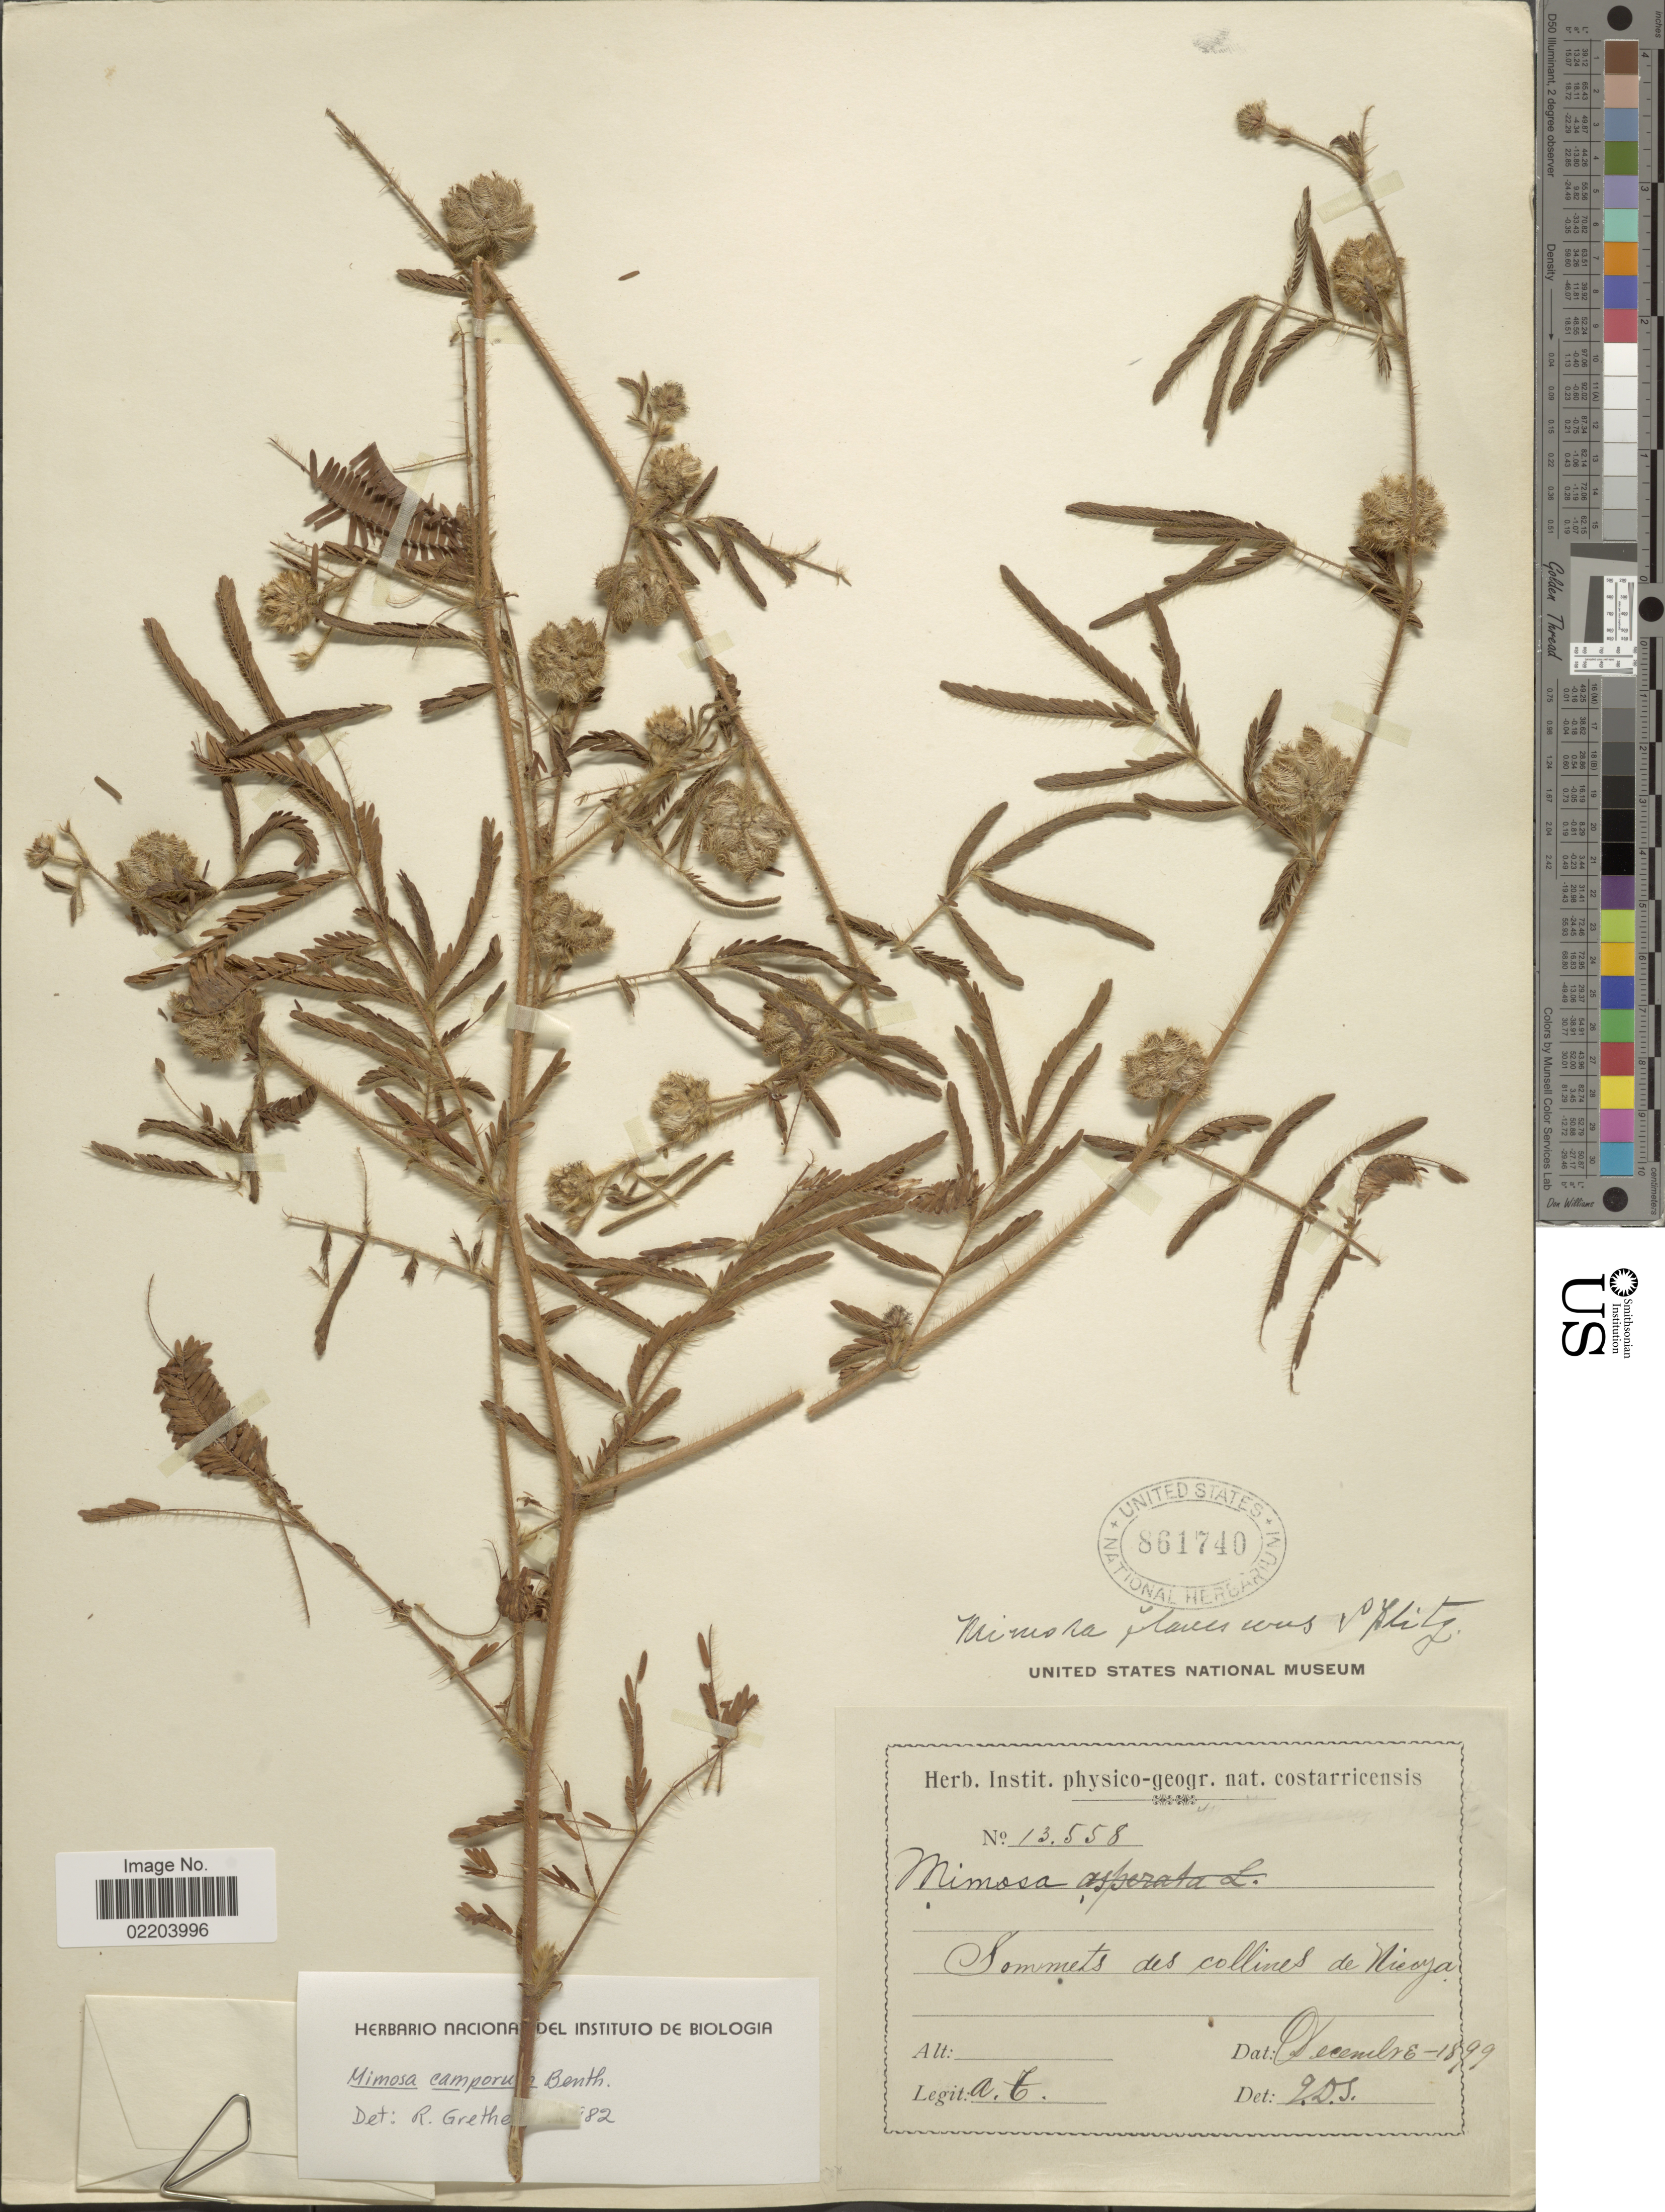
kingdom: Plantae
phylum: Tracheophyta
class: Magnoliopsida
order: Fabales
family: Fabaceae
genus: Mimosa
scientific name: Mimosa camporum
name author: Benth.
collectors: A. T.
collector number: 13558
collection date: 1899-12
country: Costa Rica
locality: Sommets des collines de Nicuya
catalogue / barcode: US 861740